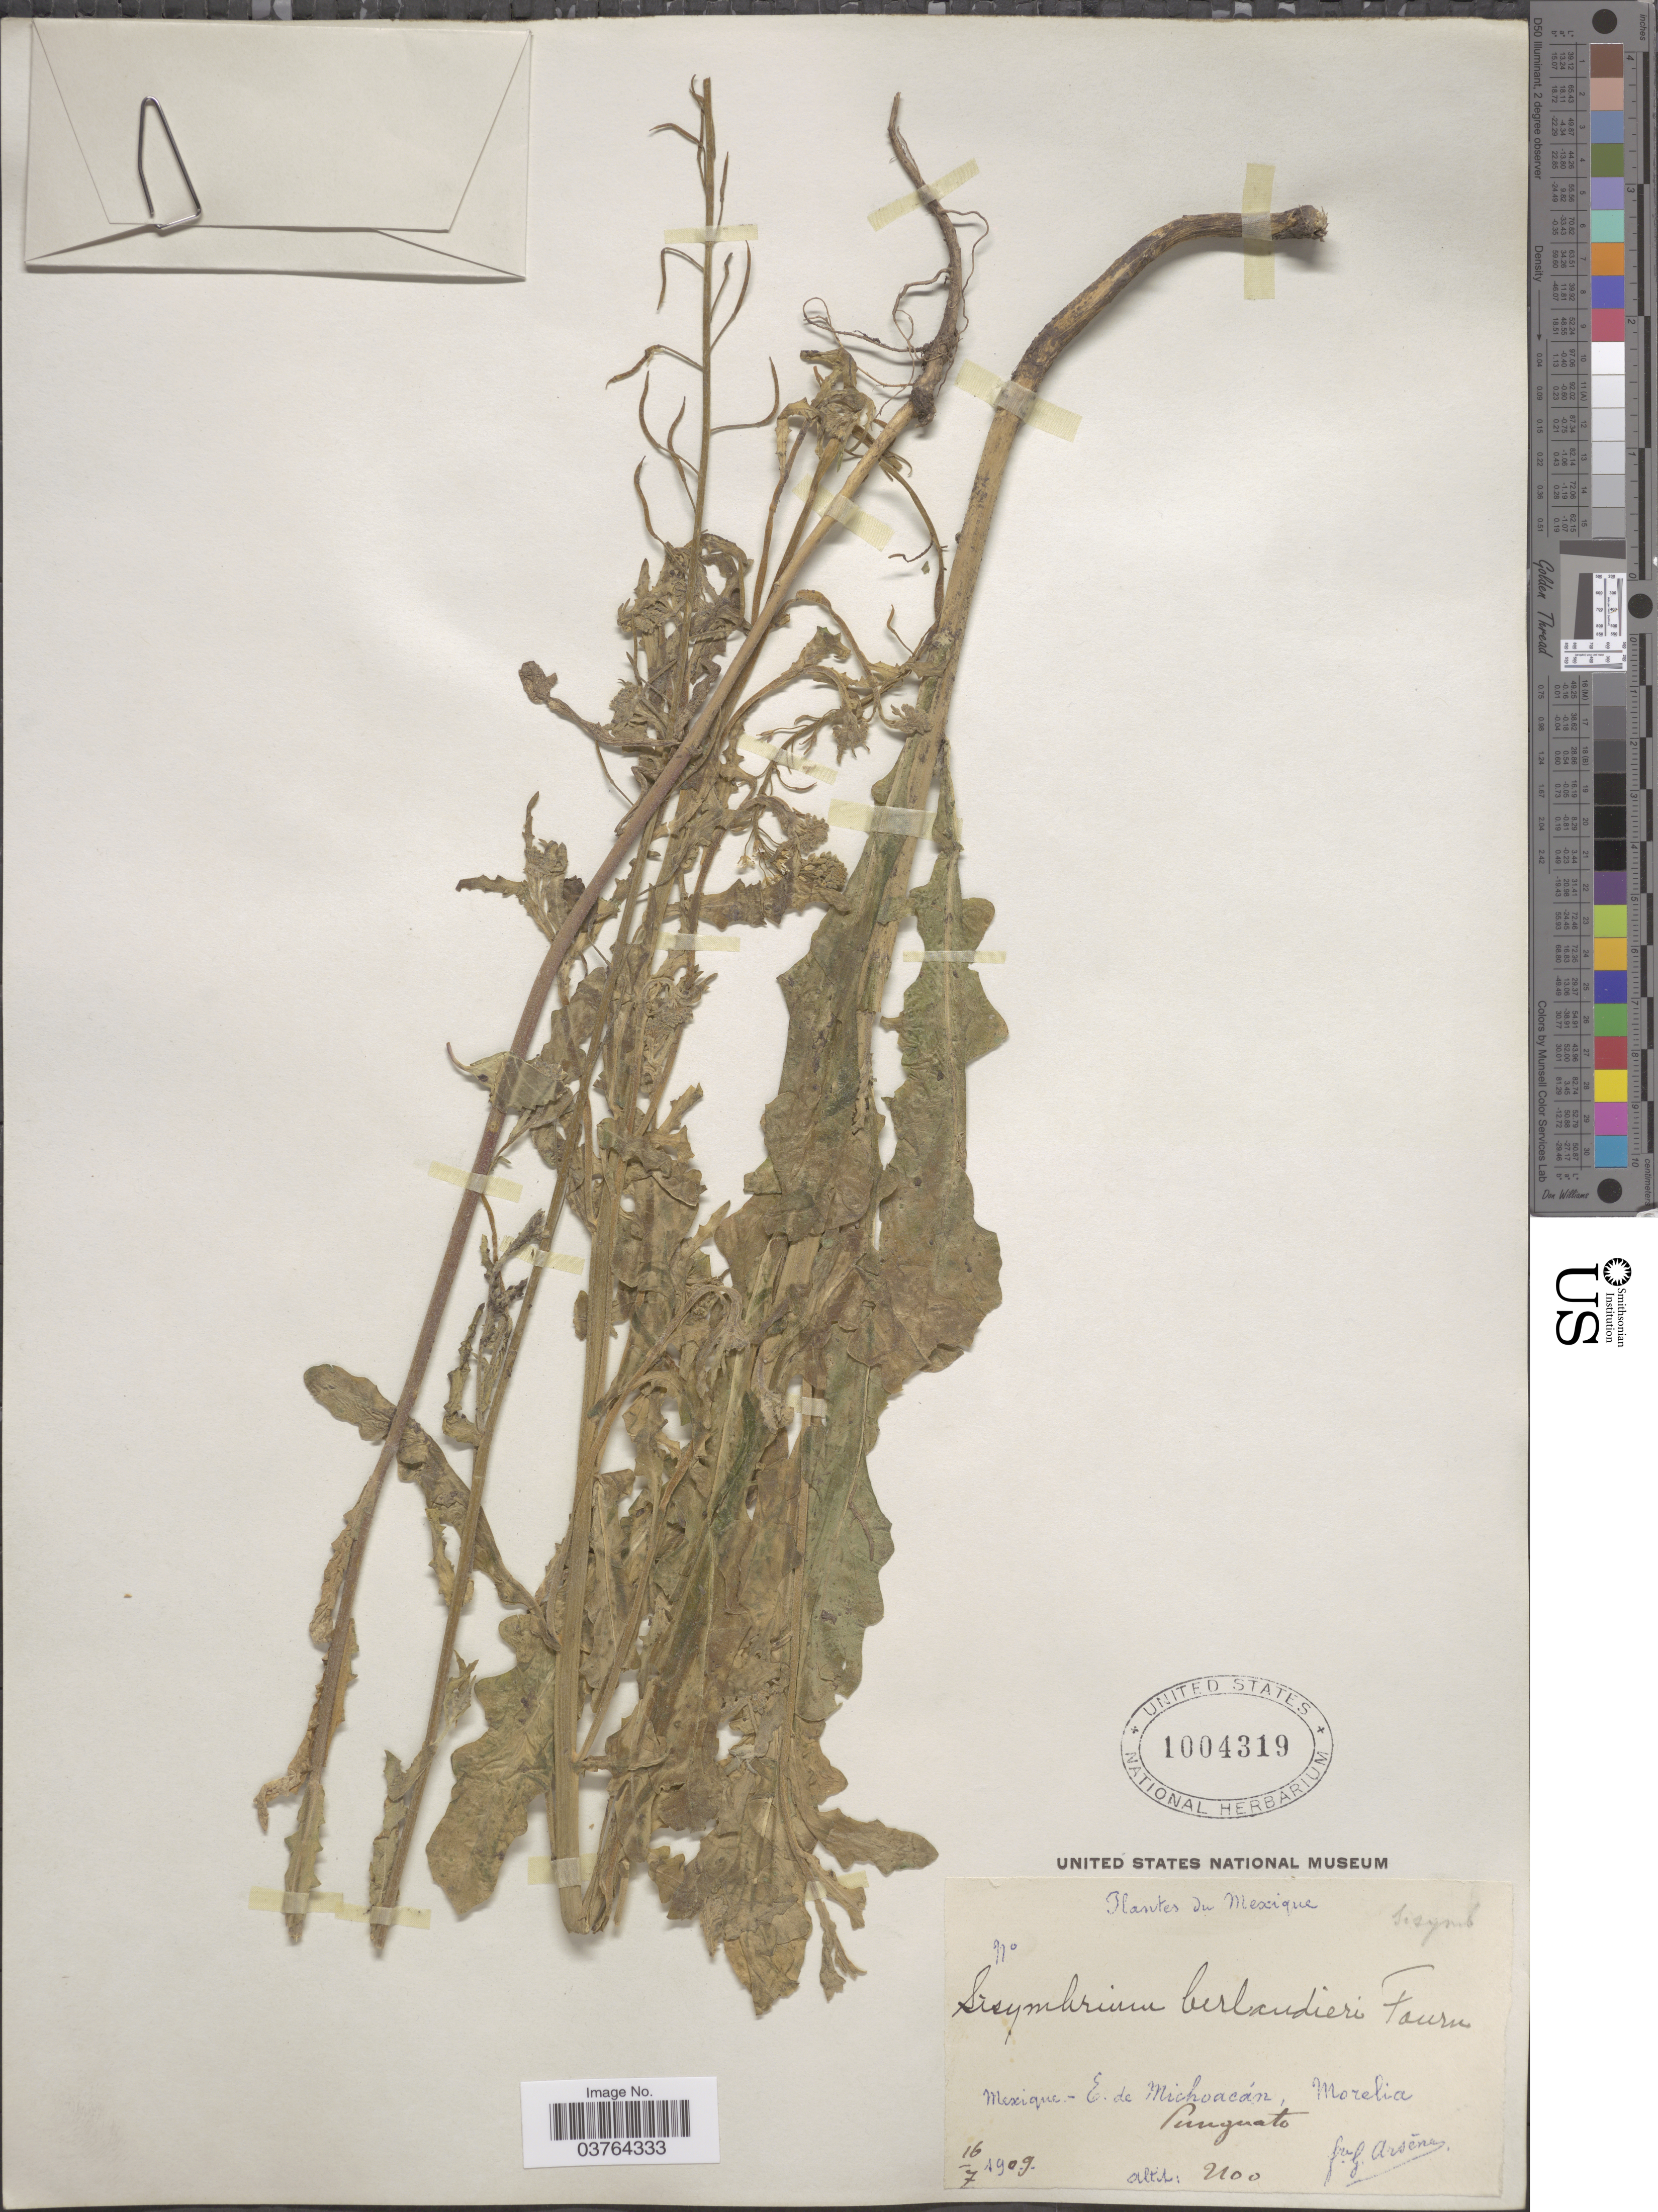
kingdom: Plantae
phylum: Tracheophyta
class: Magnoliopsida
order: Brassicales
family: Brassicaceae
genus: Halimolobos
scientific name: Halimolobos berlandieri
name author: O.E. Schulz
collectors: Bro. G. Arsène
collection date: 1909-07-16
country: Mexico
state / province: Michoacán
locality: Mexique - E. de Michoacán, Morelia. Punguato.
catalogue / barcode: US 1004319